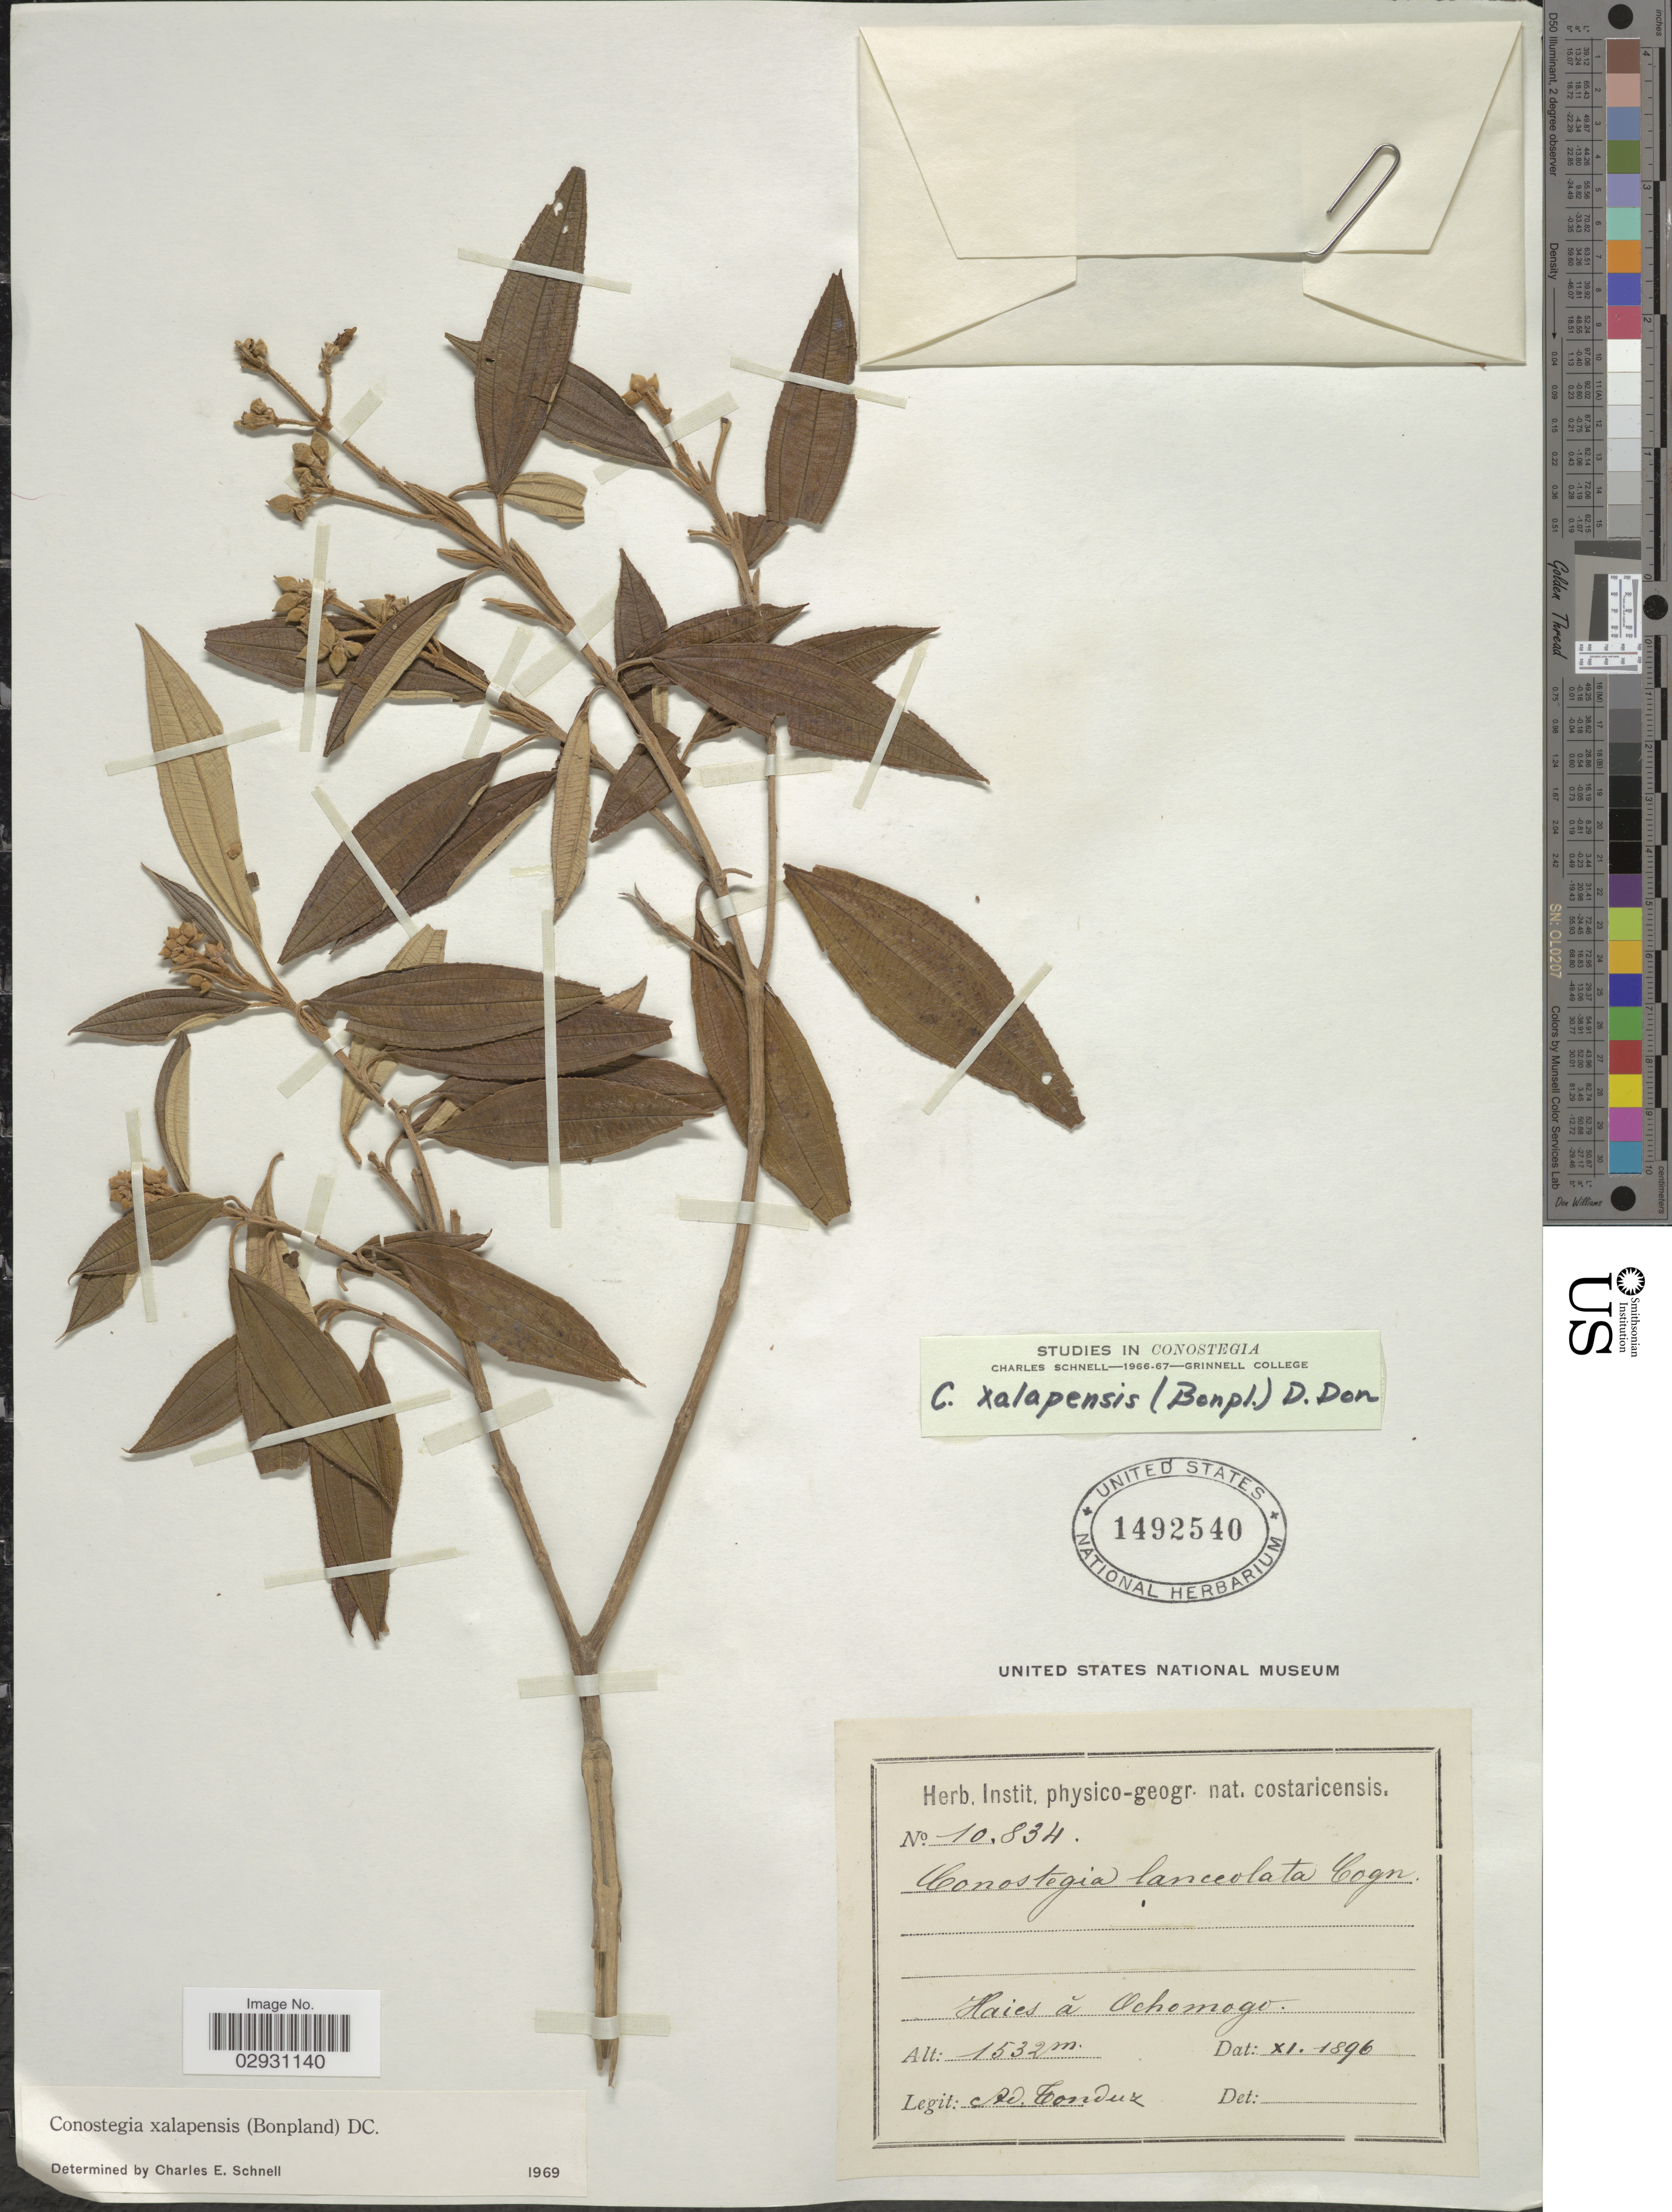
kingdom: Plantae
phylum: Tracheophyta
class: Magnoliopsida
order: Myrtales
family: Melastomataceae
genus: Conostegia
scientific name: Conostegia quadrangularis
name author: Schltdl. ex Steud.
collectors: A. Tonduz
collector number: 10834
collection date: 1896-11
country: Costa Rica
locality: Haies à Ochomogo.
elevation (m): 1532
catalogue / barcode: US 1492540